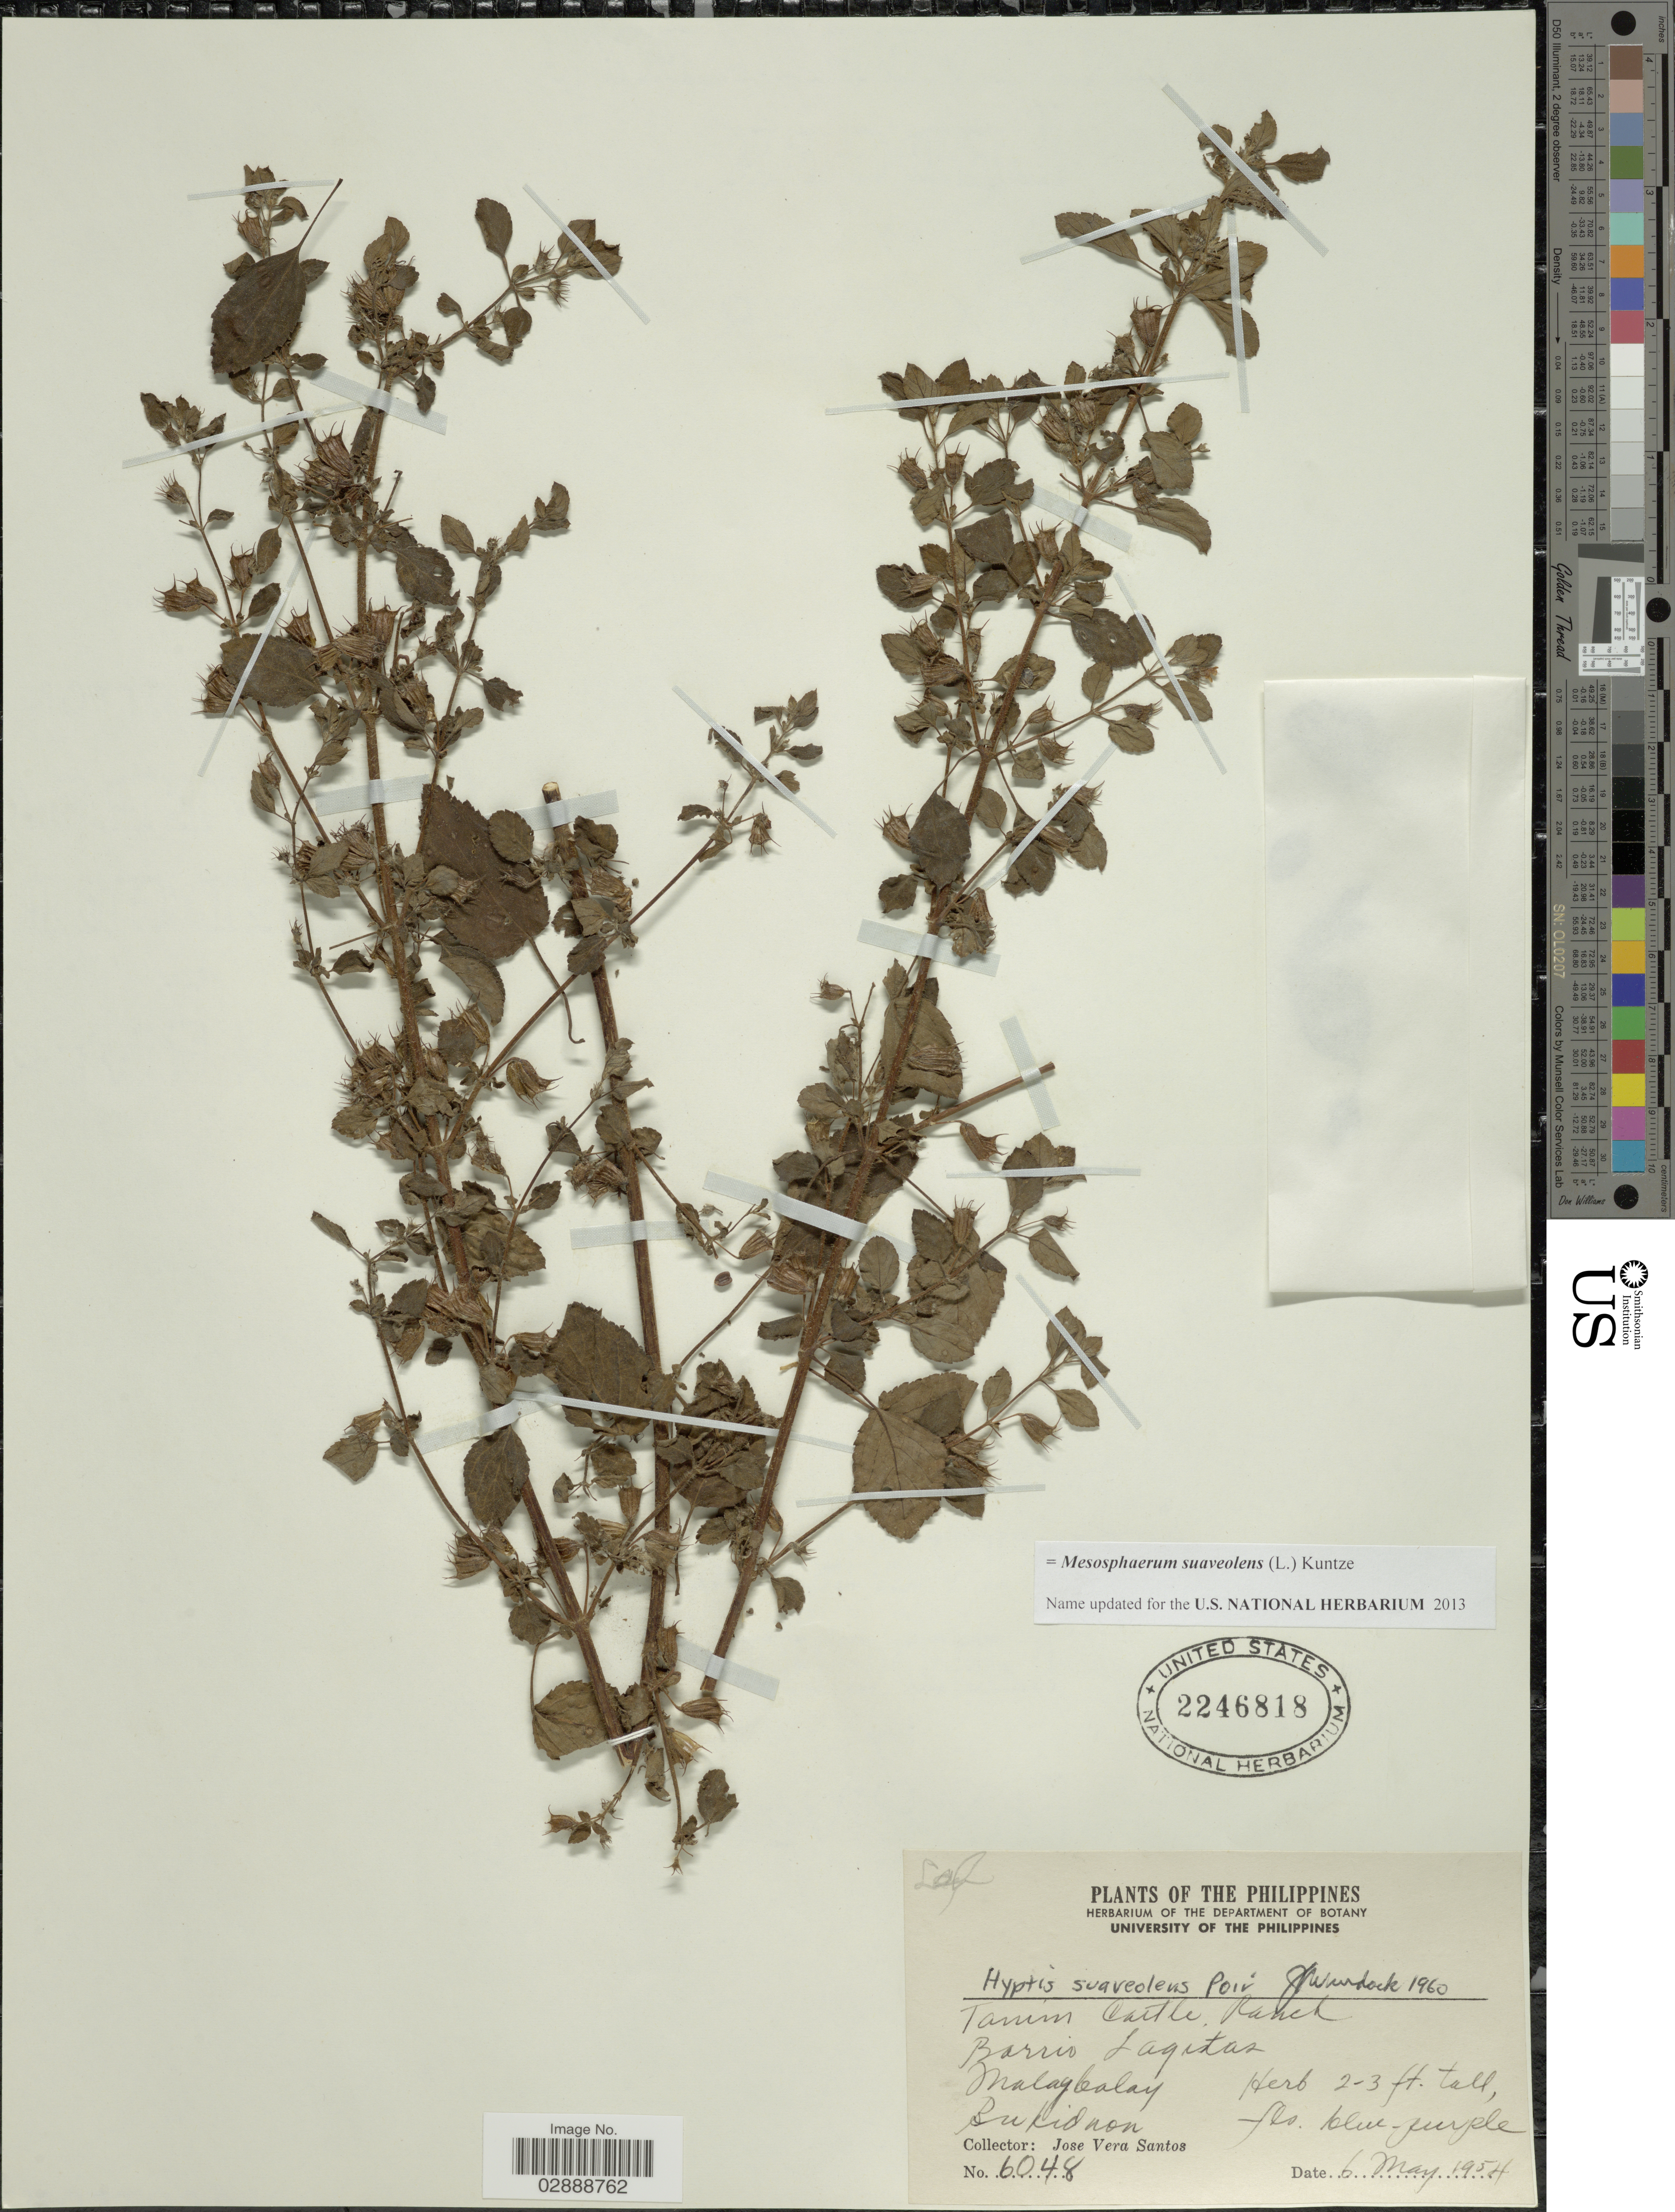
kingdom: Plantae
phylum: Tracheophyta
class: Magnoliopsida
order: Lamiales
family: Lamiaceae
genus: Mesosphaerum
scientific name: Mesosphaerum suaveolens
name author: (L.) Kuntze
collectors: J. V. Santos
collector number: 6048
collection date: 1954-05-06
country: Philippines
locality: Tanim Castle Ranch, Barrio Lagitas [interpreted], Malagbalay, Bukidnon.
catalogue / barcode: US 2246818